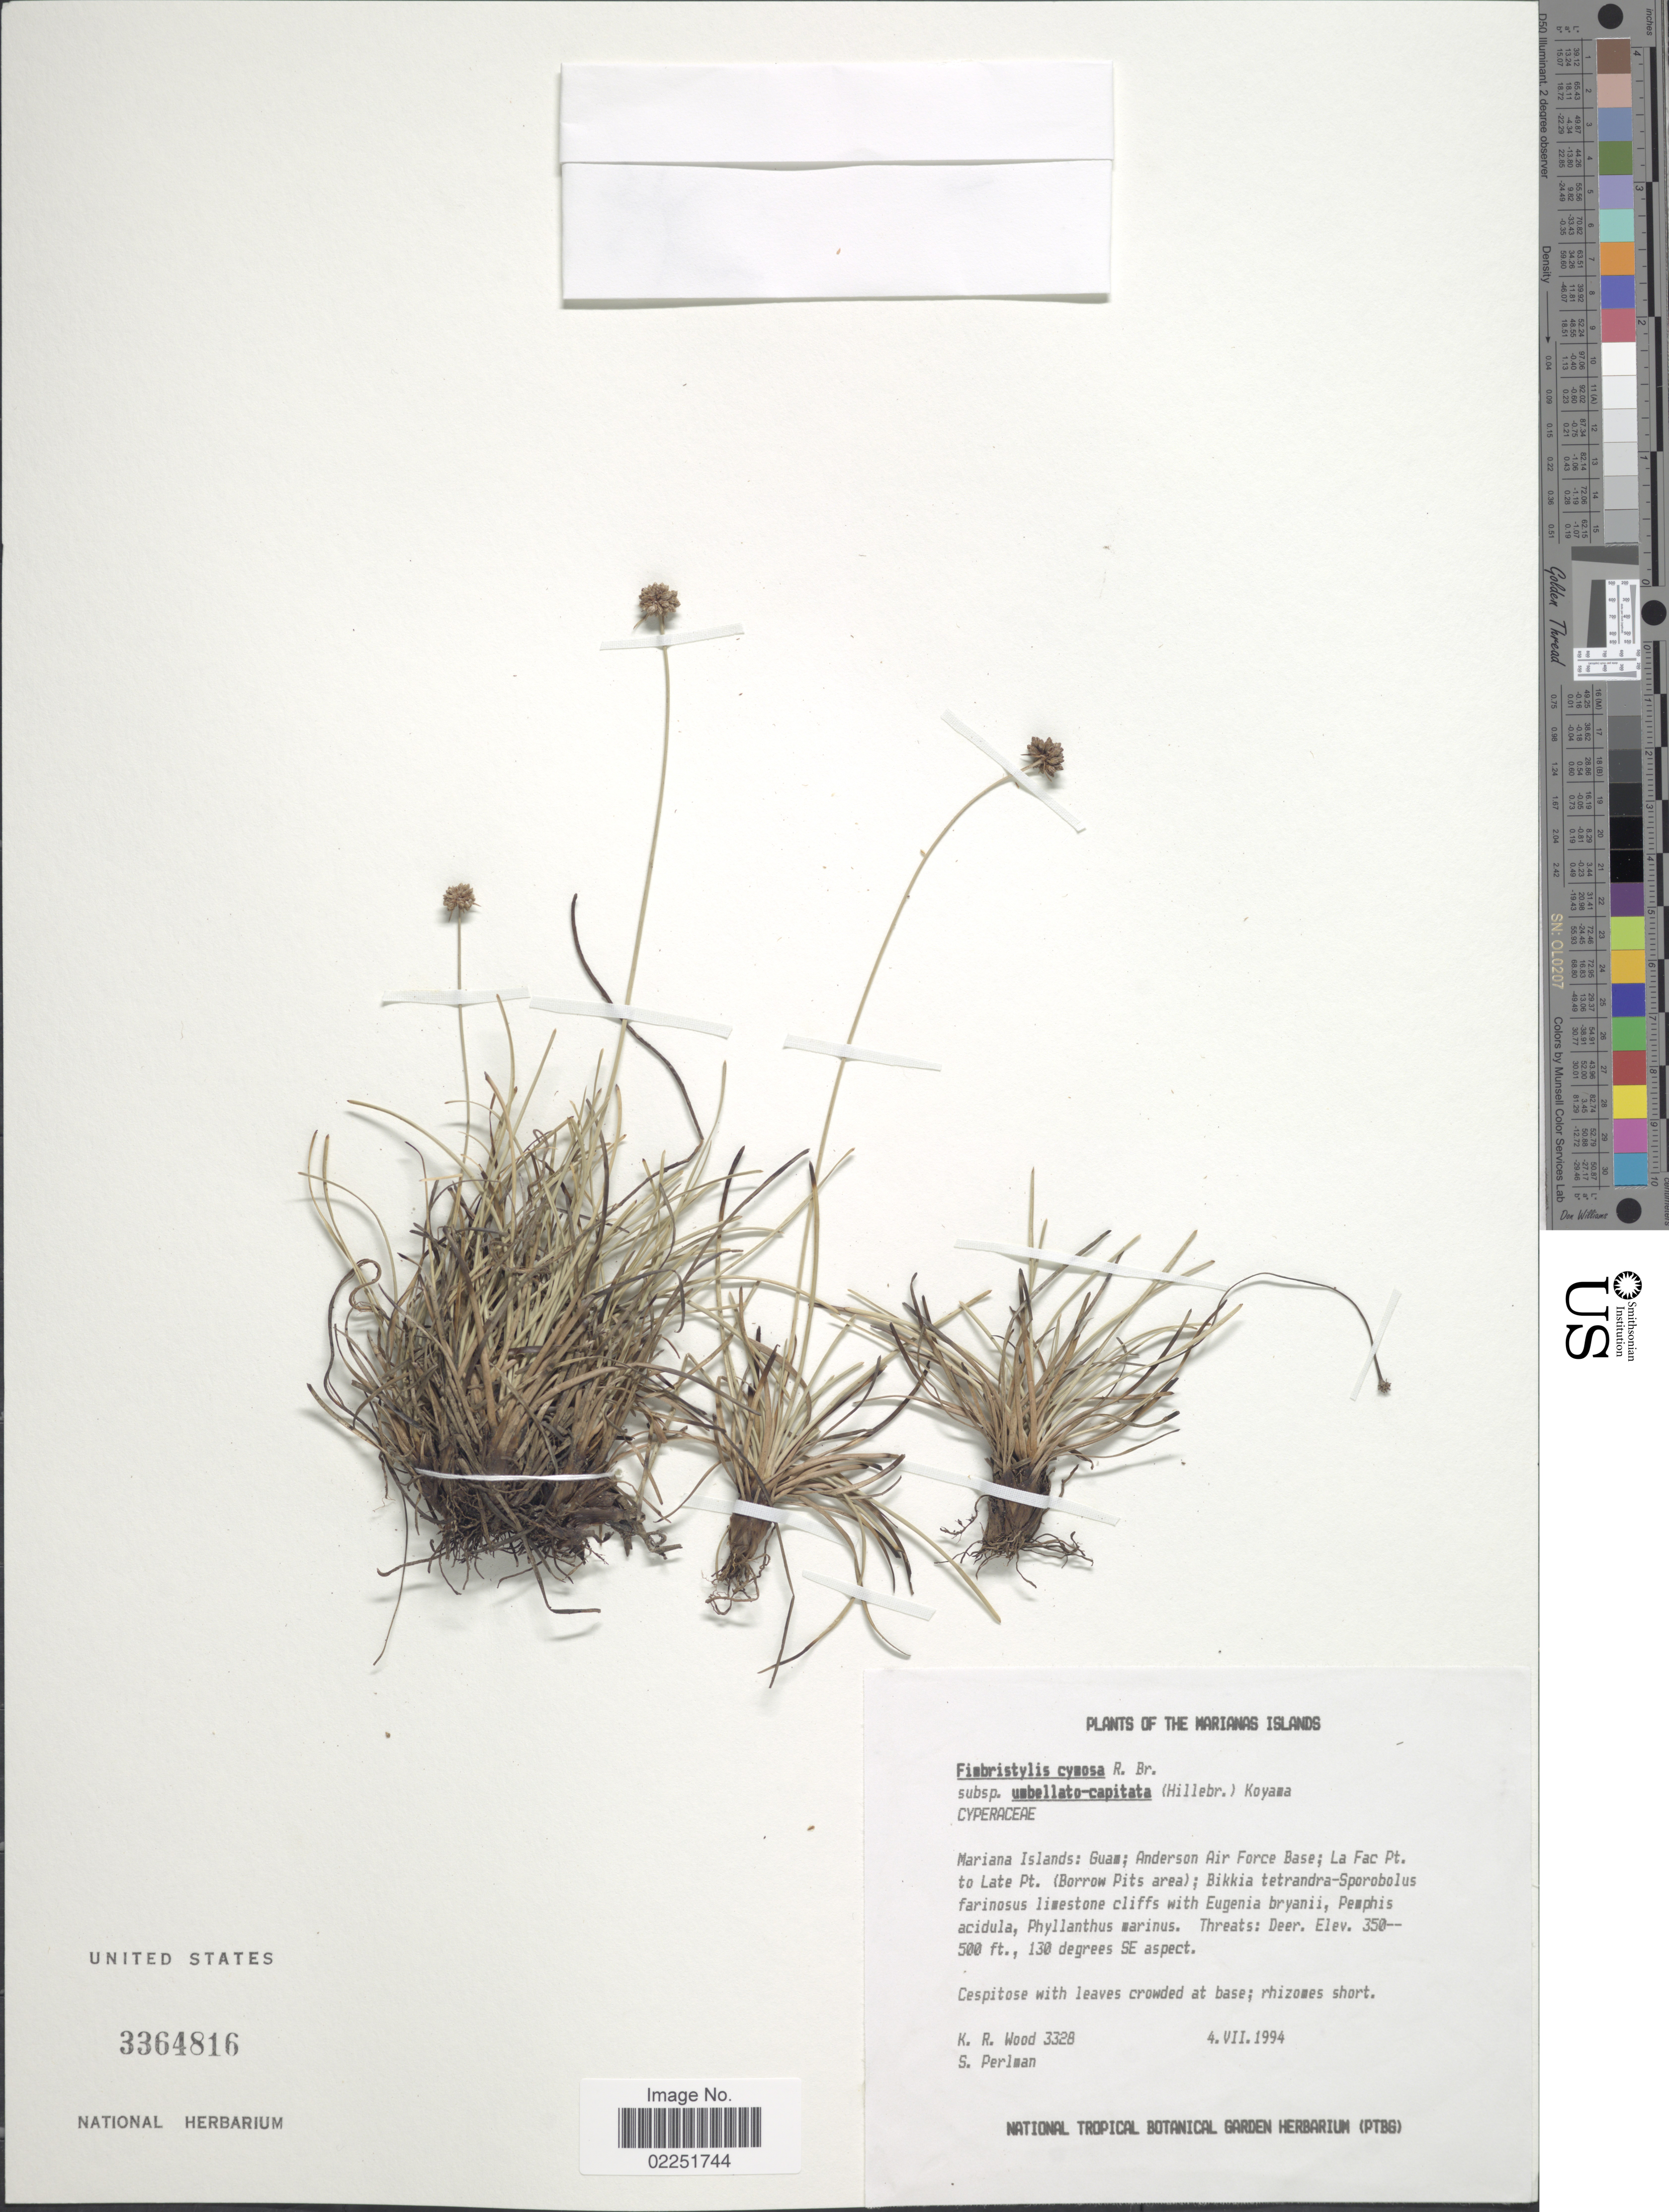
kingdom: Plantae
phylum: Tracheophyta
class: Liliopsida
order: Poales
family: Cyperaceae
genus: Fimbristylis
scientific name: Fimbristylis cymosa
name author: R. Br.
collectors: K. R. Wood & S. Perlman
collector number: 3328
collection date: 1994-07-04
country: Guam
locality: The Mariana Islands. Andersen Air Force Base; La Fac Pt. to Late Pt. (Borrow Pits area)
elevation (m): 107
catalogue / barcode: US 3364816